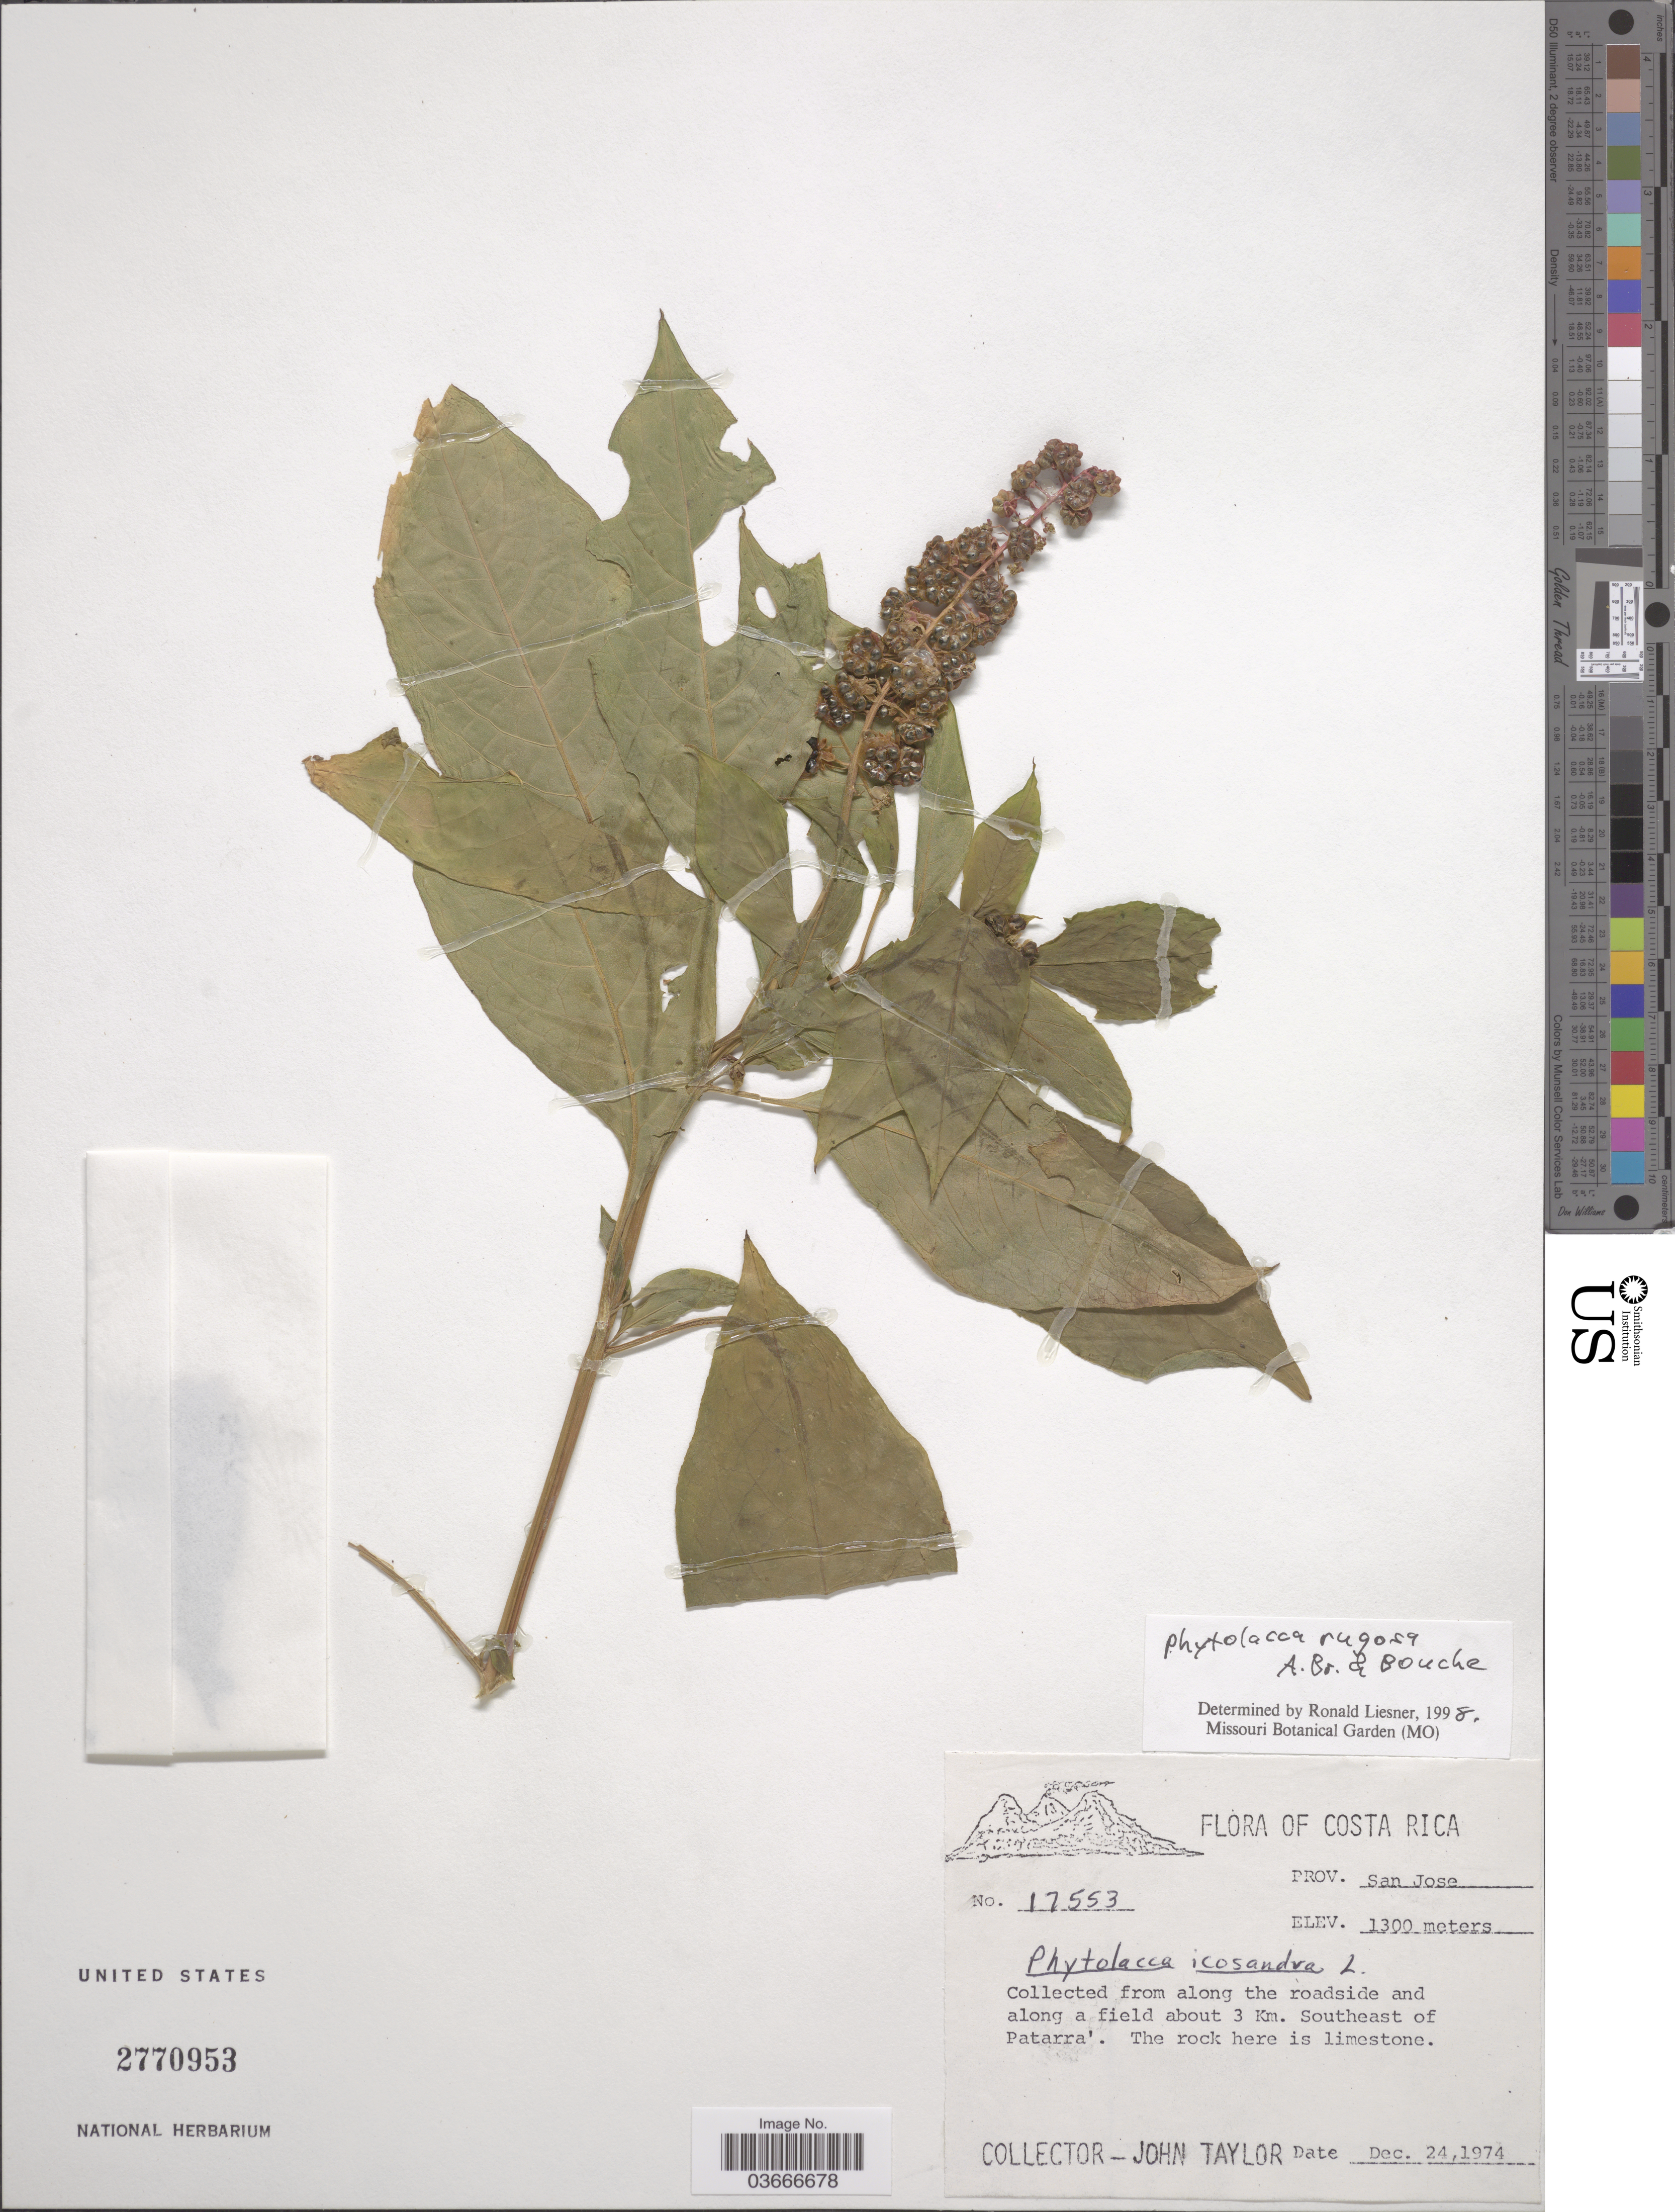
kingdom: Plantae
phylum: Tracheophyta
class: Magnoliopsida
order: Caryophyllales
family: Phytolaccaceae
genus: Phytolacca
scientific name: Phytolacca rugosa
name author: A. Braun & C.D. Bouché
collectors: J. Taylor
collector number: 17553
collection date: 1974-12-24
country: Costa Rica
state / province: San José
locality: Along the roadside and along a field about 3 Km. Southeast of Patarra'.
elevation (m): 1300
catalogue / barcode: US 2770953